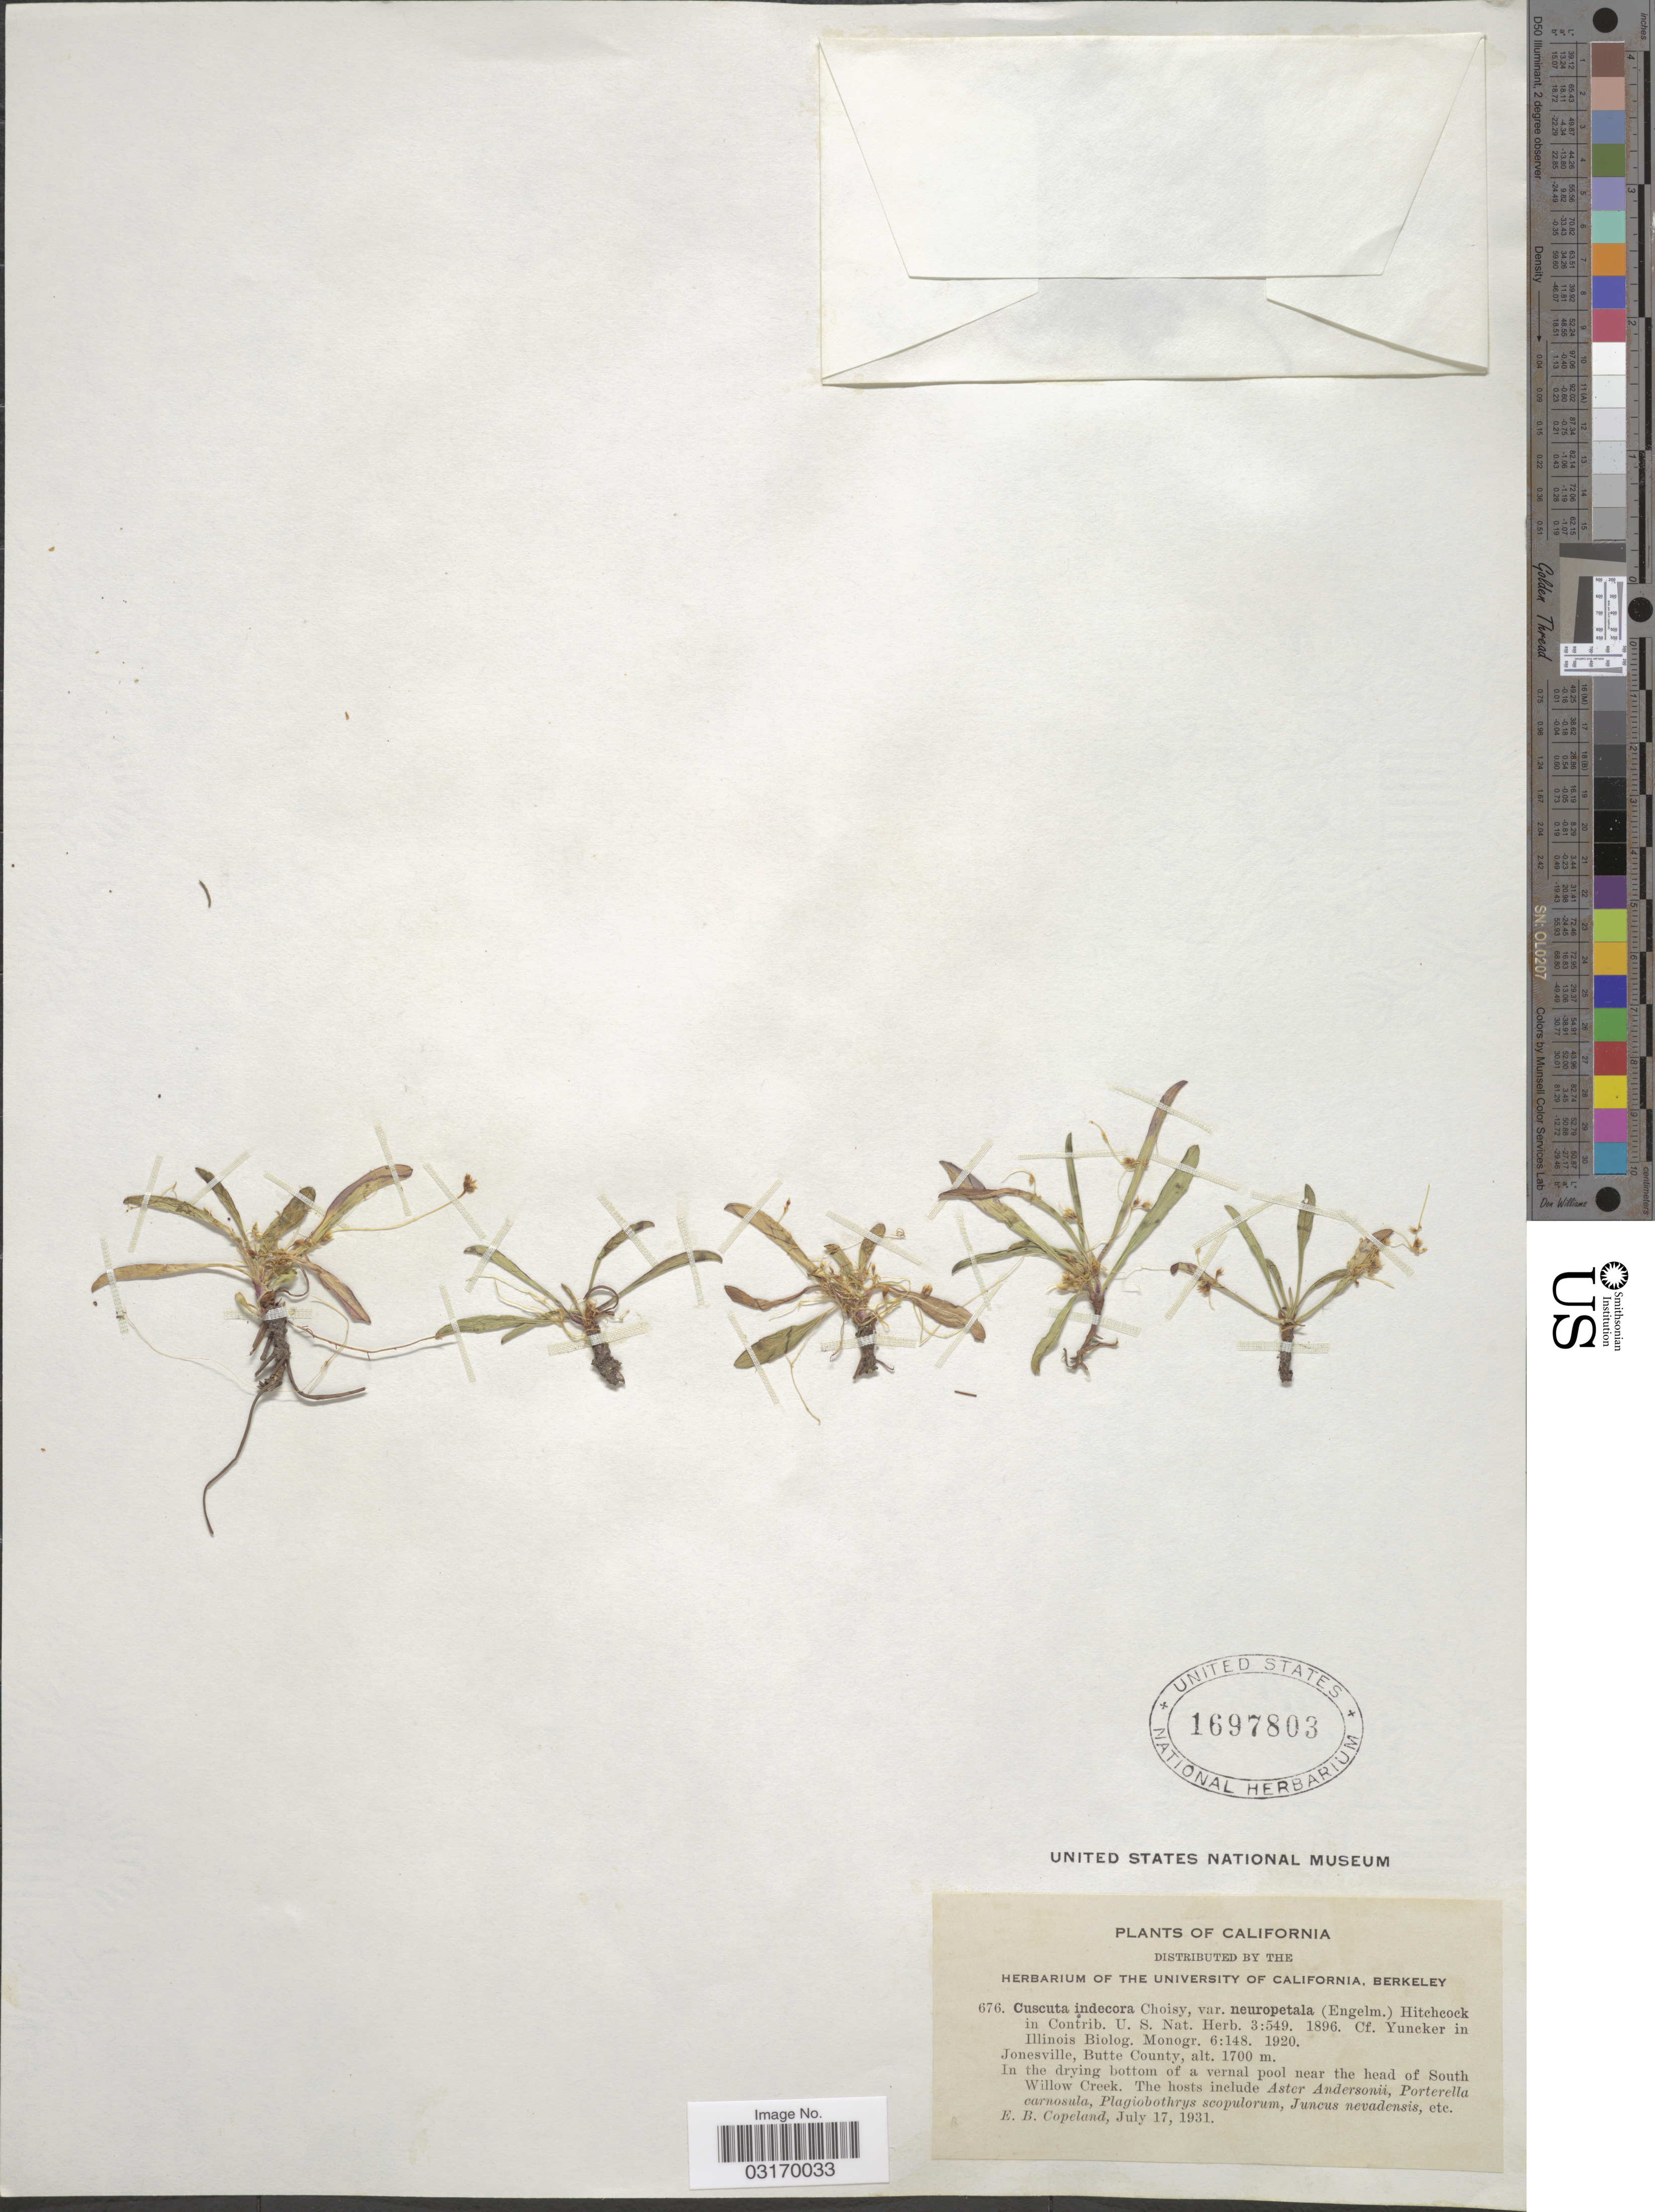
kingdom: Plantae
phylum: Tracheophyta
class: Magnoliopsida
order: Solanales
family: Convolvulaceae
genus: Cuscuta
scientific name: Cuscuta indecora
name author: Choisy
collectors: E. B. Copeland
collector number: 676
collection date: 1931-07-17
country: United States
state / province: California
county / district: Butte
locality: In the drying bottom of a vernal pool near the head of South Willow Creek. Jonesville, Butte County.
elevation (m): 1700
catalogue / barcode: US 1697803